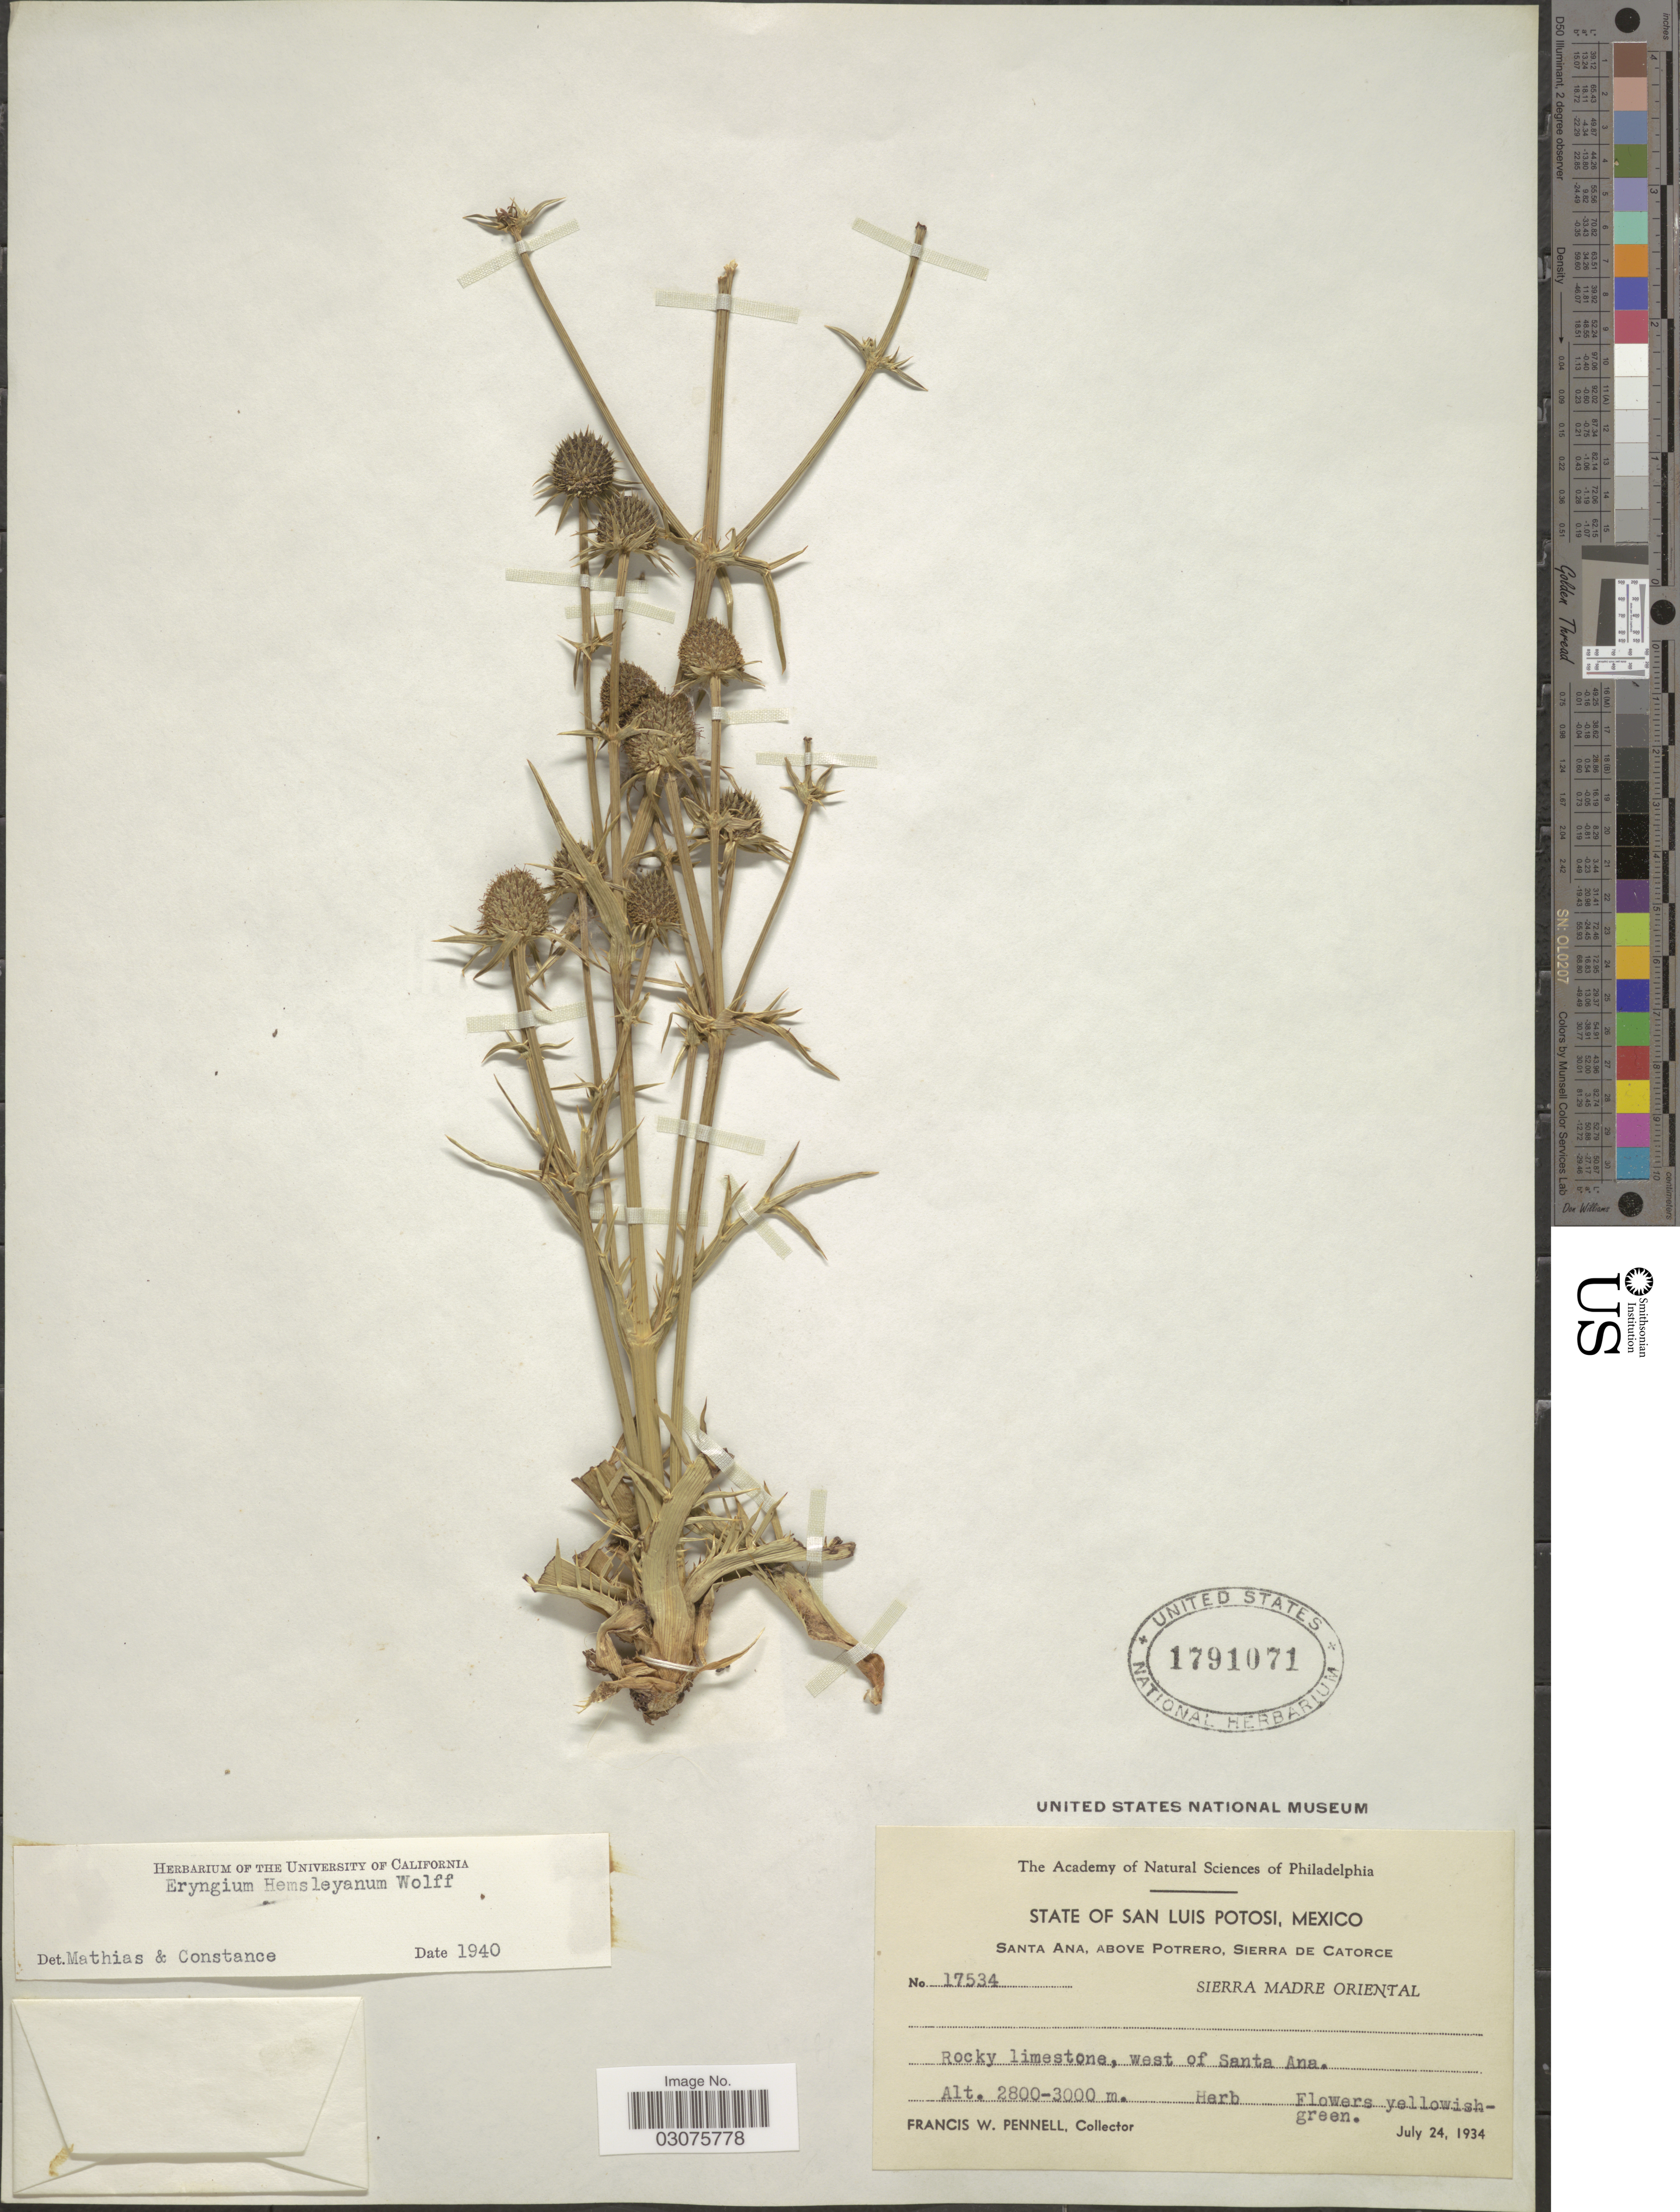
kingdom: Plantae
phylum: Tracheophyta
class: Magnoliopsida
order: Apiales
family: Apiaceae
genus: Eryngium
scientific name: Eryngium hemsleyanum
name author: H. Wolff in Engl.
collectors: F. W. Pennell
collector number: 17534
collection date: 1934-07-24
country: Mexico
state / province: San Luis Potosí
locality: Santa Ana, above Potrero, Sierra de Catorce. Sierra Madre Oriental. Rocky limestone, west of Santa Ana.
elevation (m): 2800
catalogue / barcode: US 1791071